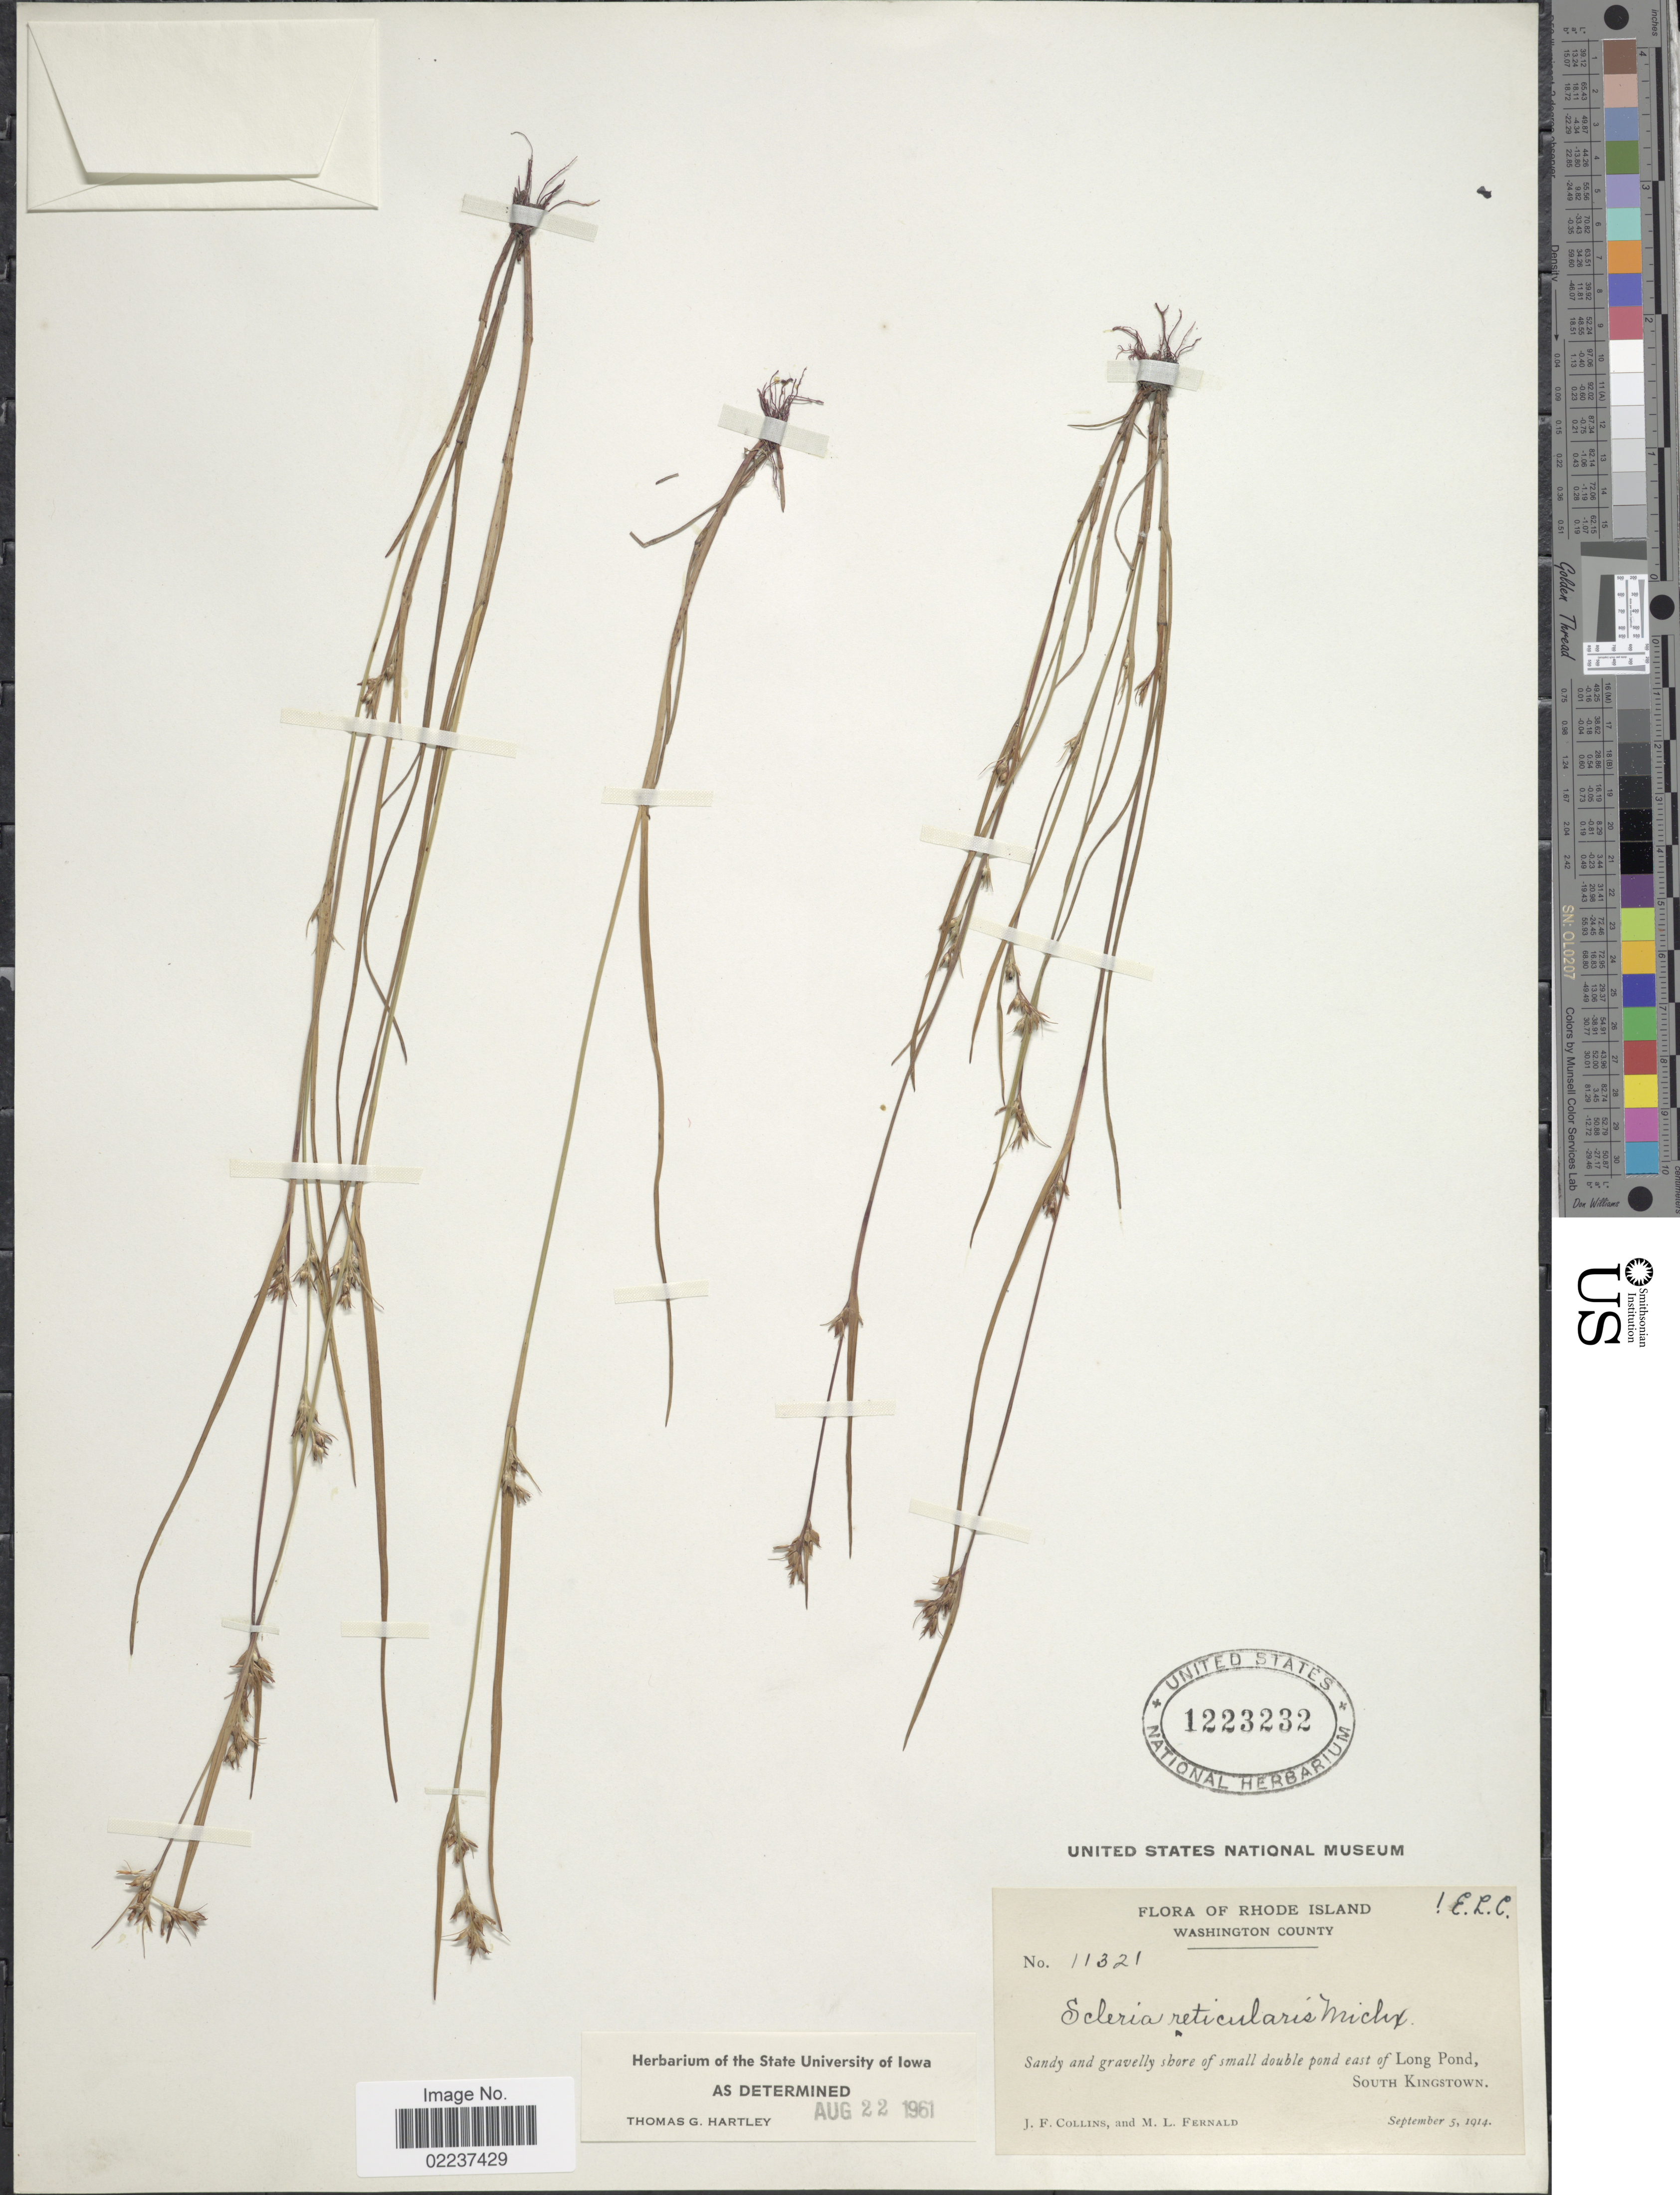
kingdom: Plantae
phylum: Tracheophyta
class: Liliopsida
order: Poales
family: Cyperaceae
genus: Scleria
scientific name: Scleria reticularis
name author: Michx.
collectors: J. Collins & M. L. Fernald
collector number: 11321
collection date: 1914-09-05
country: United States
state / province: Rhode Island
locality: Washington County, Sandy and gravelly shore of small double pond east of Long Pond, South Kingstown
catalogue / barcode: US 1223232